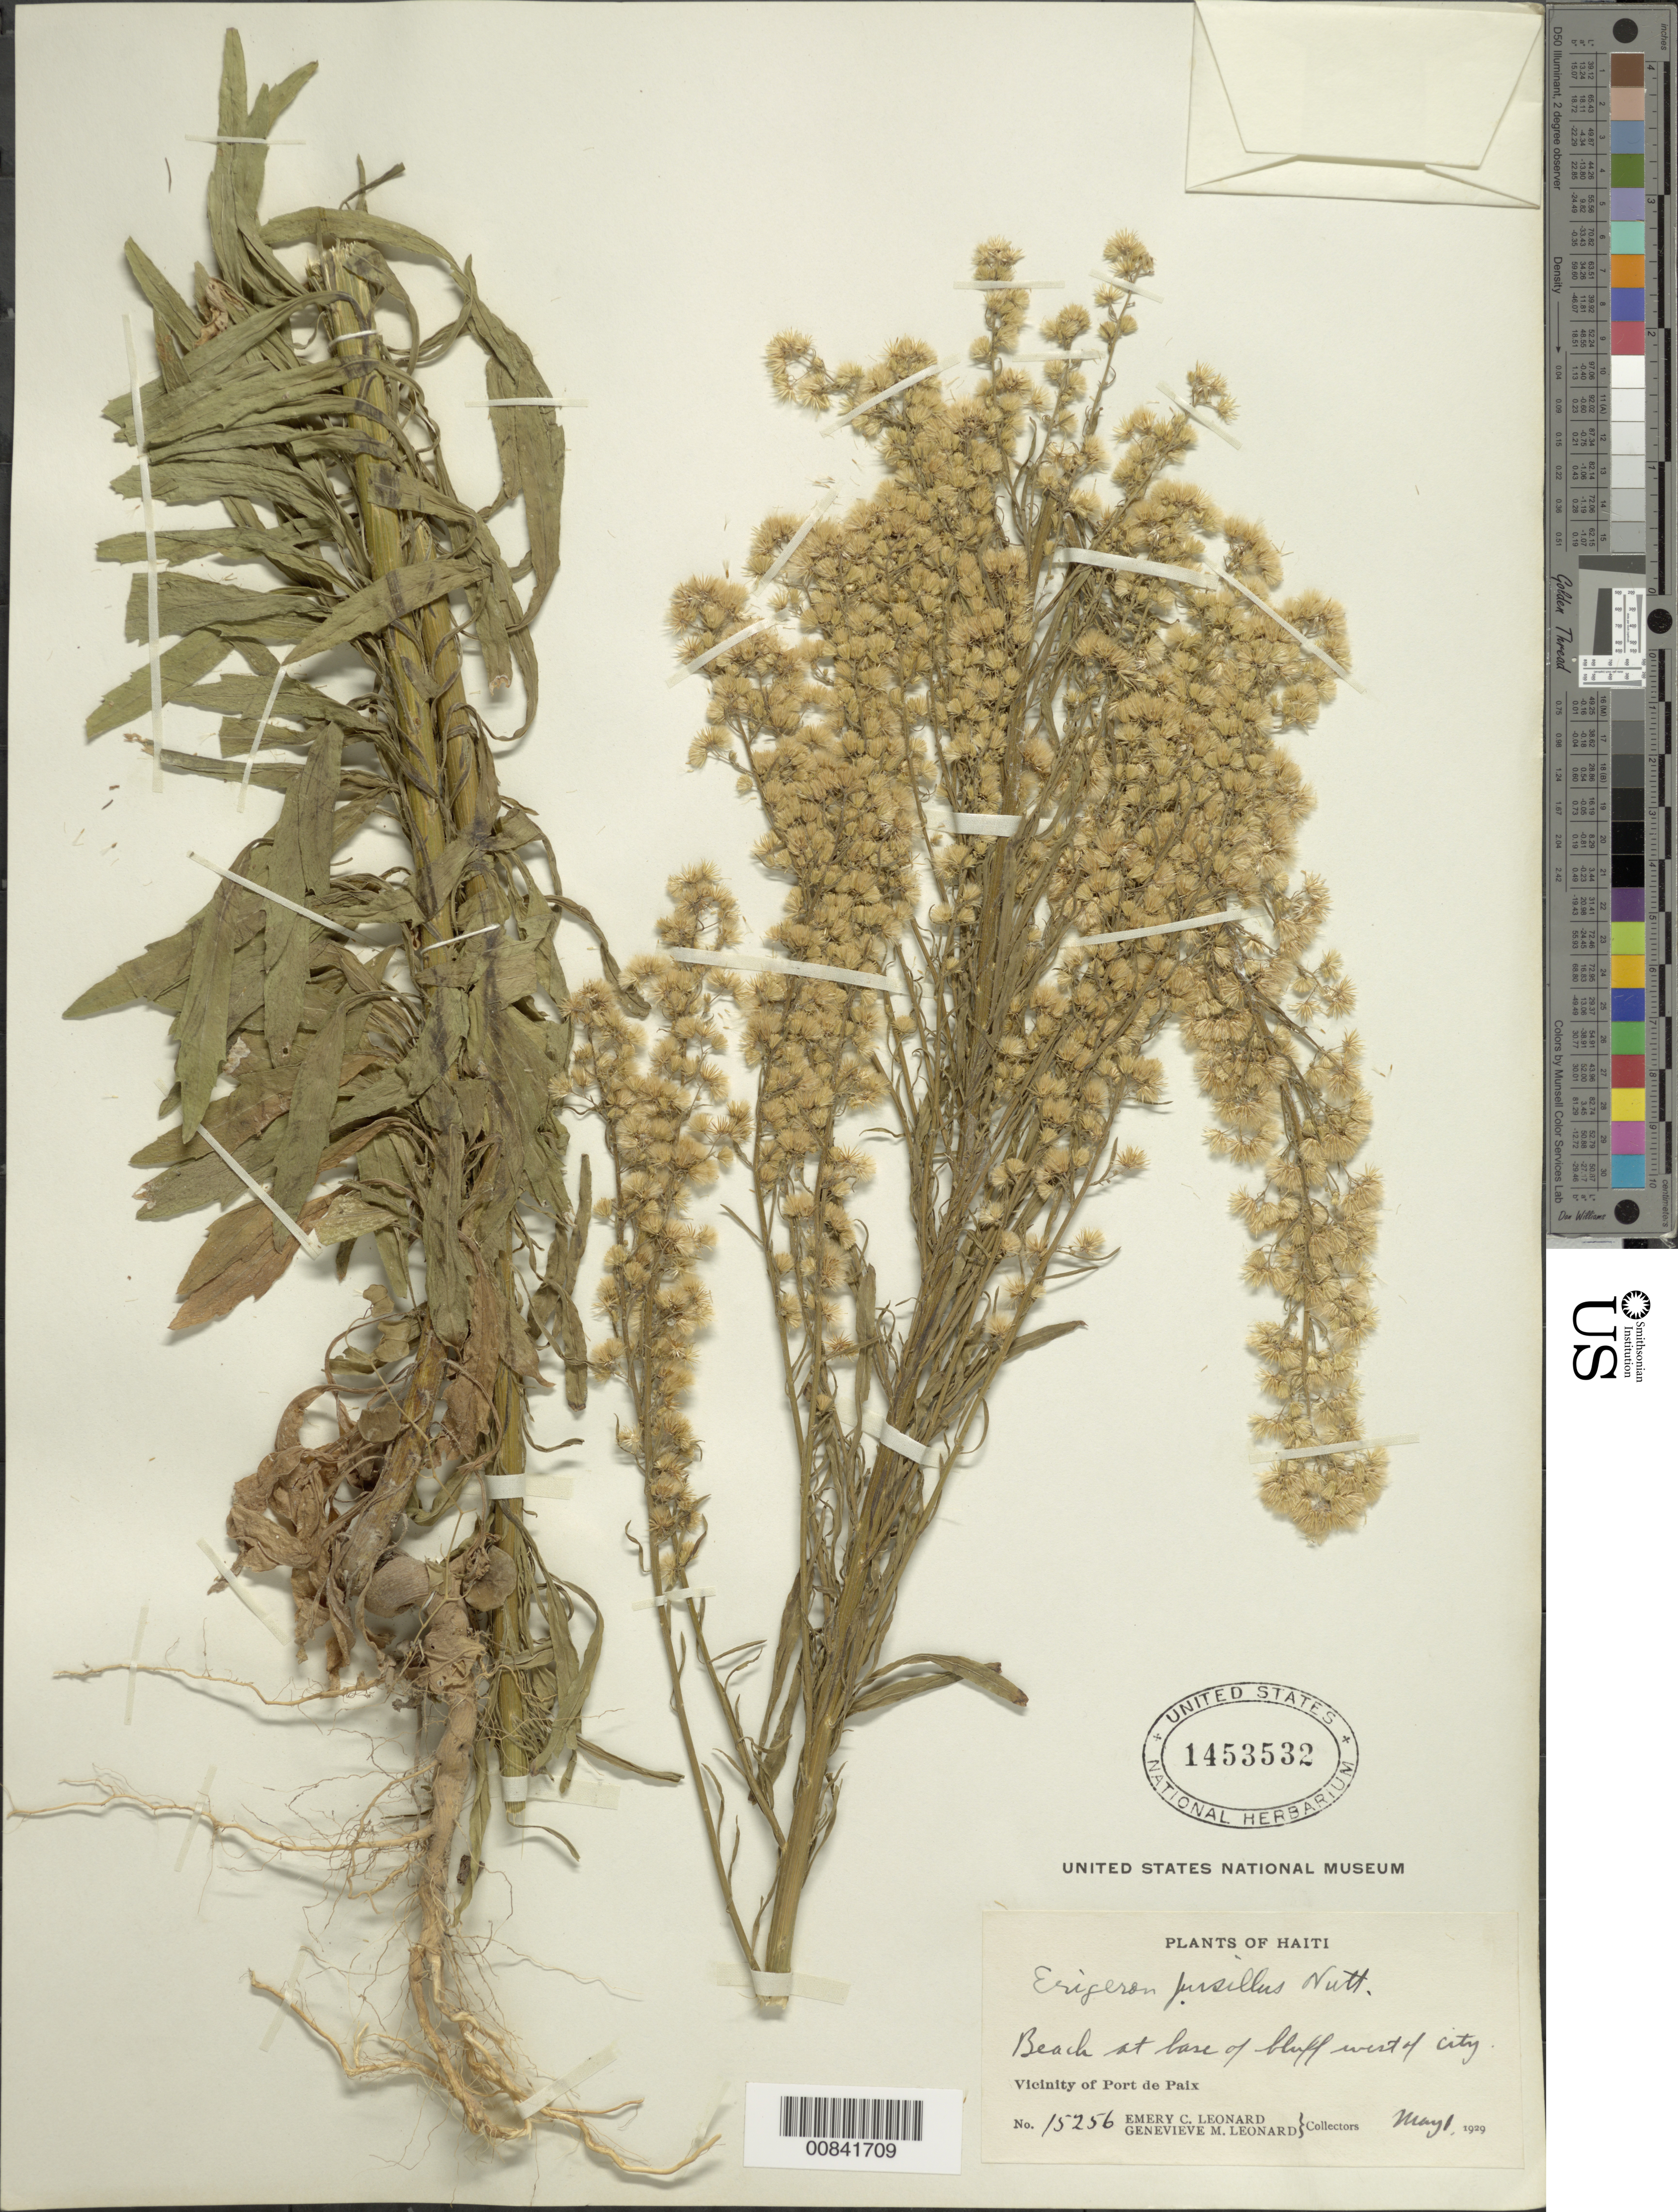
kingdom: Plantae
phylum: Tracheophyta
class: Magnoliopsida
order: Asterales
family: Asteraceae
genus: Conyza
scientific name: Conyza canadensis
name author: (L.) Cronq.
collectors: E. C. Leonard & G. M. Leonard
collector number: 15256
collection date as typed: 01 May 1929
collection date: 1929-05-01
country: Haiti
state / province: Nord-Ouest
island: Hispaniola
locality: Vicinity of Port de Paix, W of city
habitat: Beach at base of bluff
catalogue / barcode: US 1453532